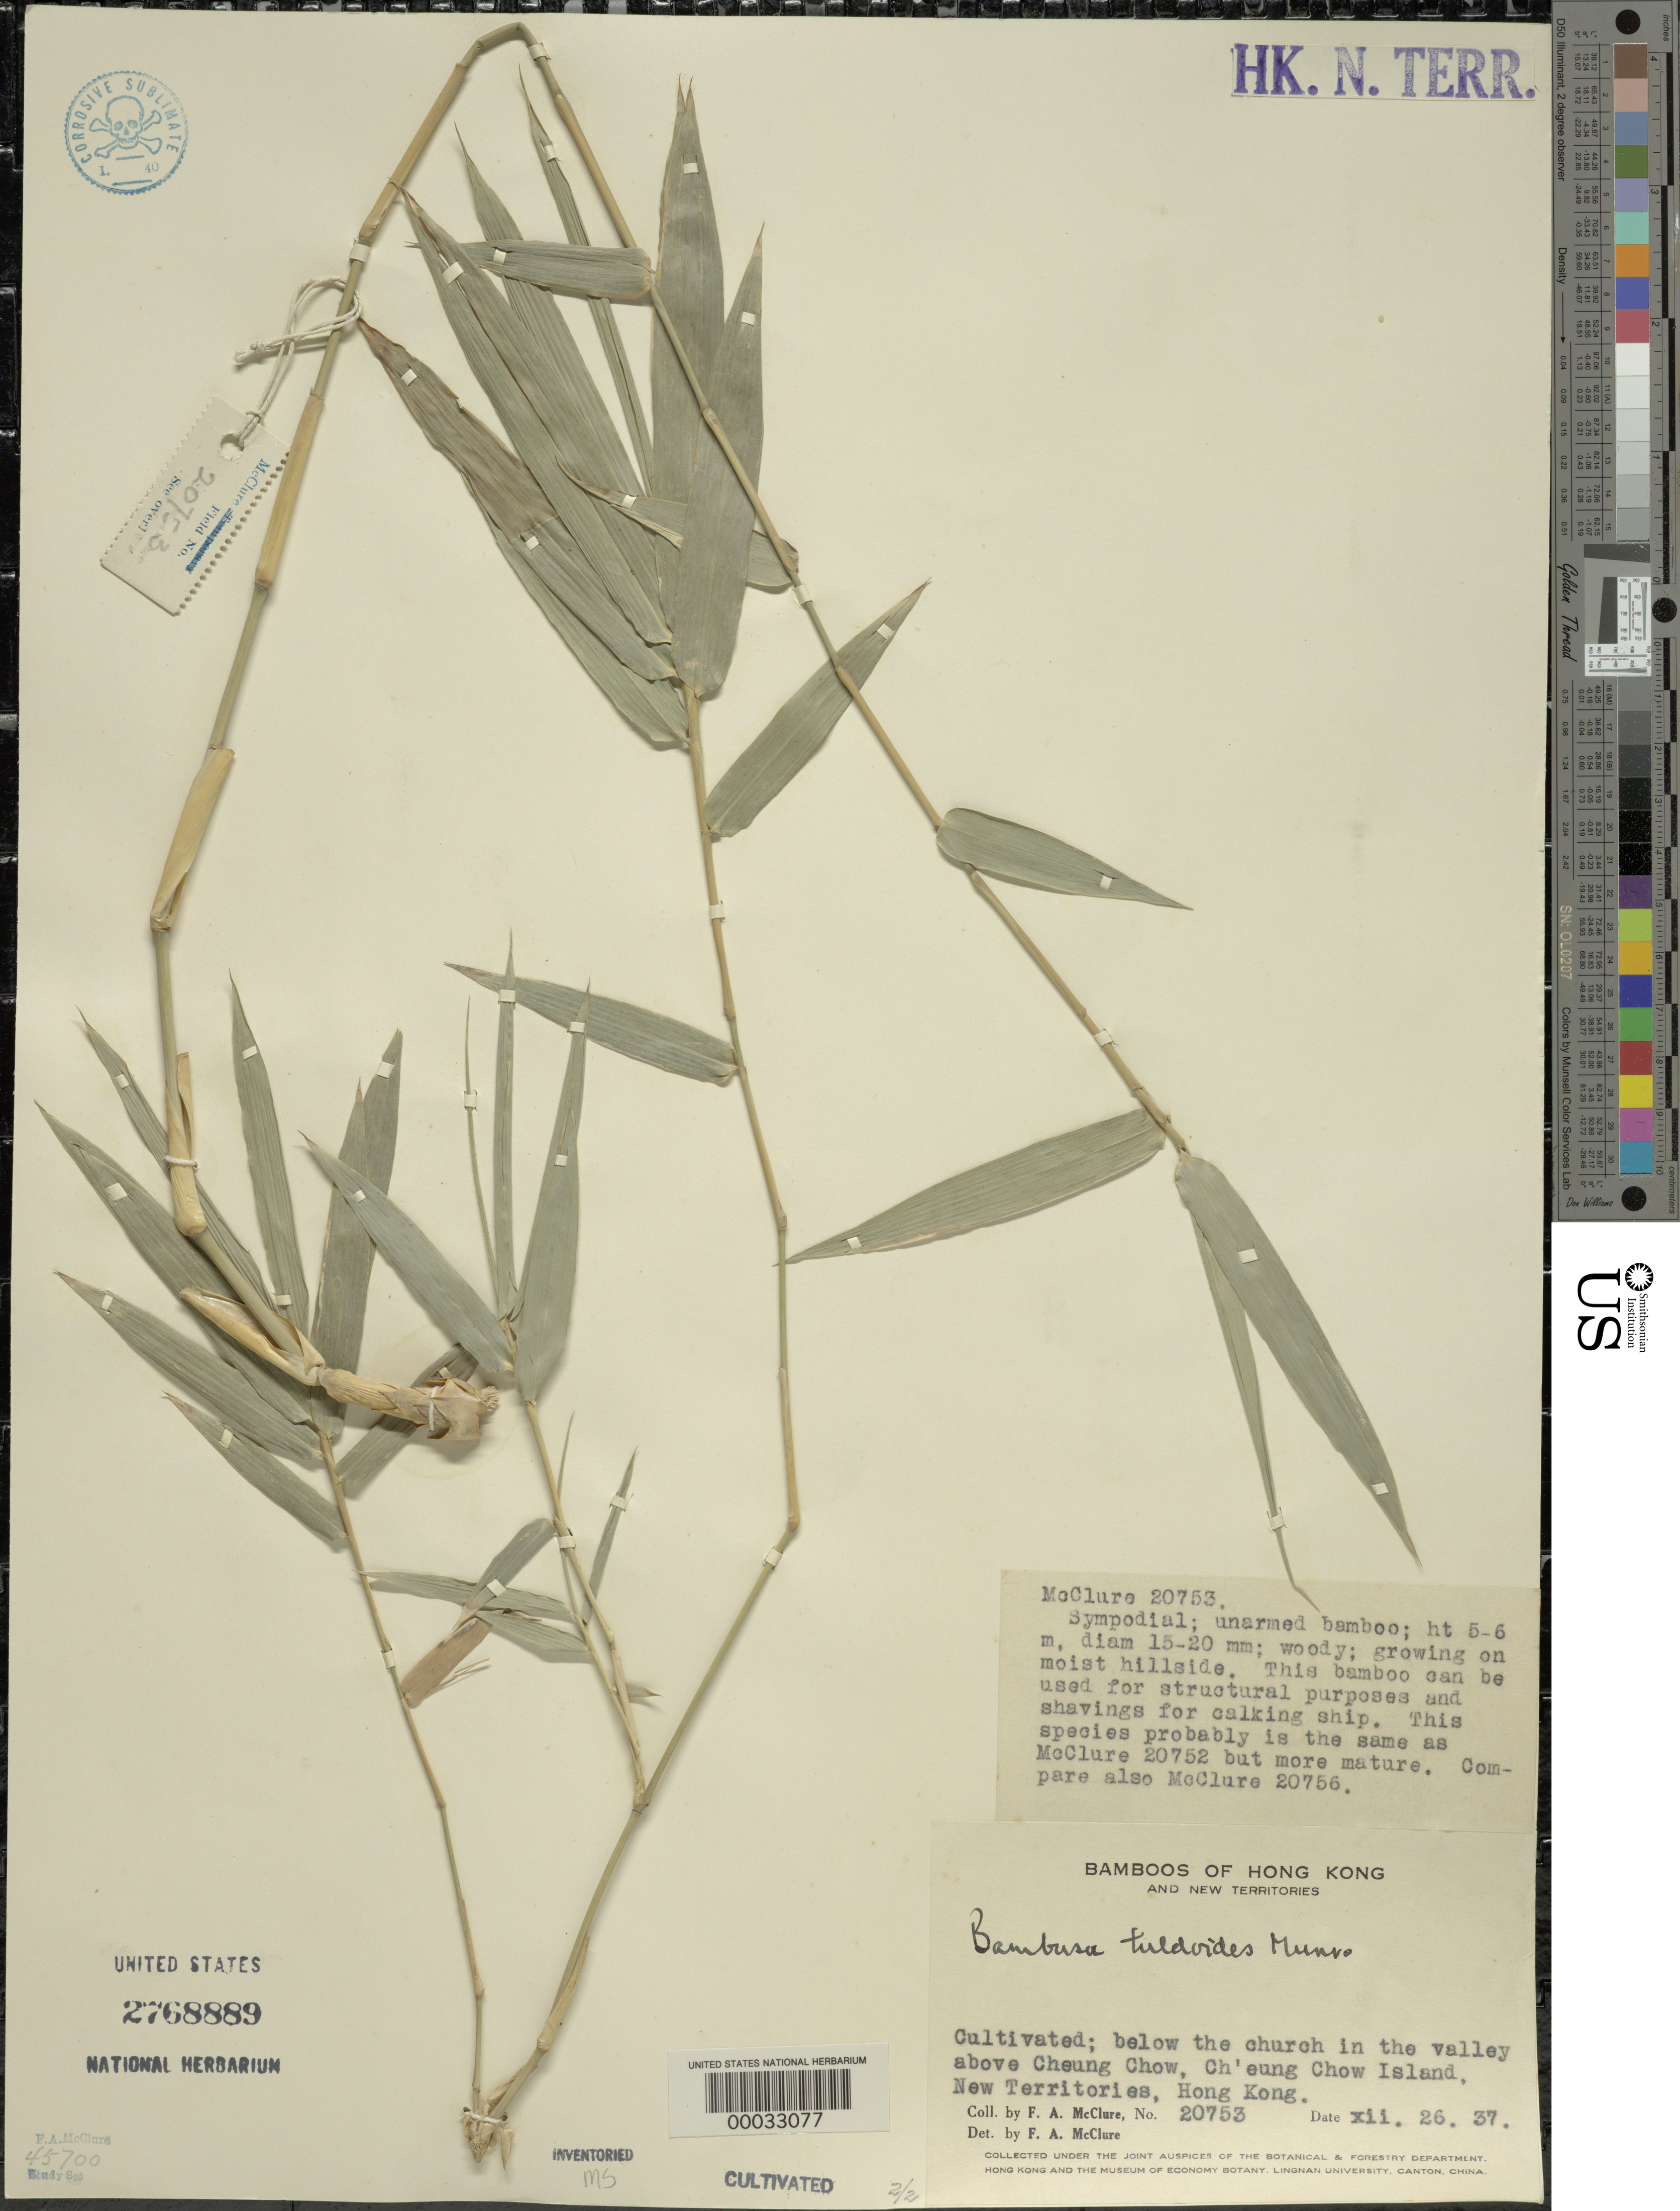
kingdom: Plantae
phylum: Tracheophyta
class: Liliopsida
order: Poales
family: Poaceae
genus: Bambusa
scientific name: Bambusa tuldoides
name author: Munro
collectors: F. A. McClure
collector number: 20753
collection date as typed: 26 Dec 1937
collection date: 1937-12-26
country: China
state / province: Hong Kong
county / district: New Territories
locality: Cheung chow i., above cheung chow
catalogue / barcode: US 2768889